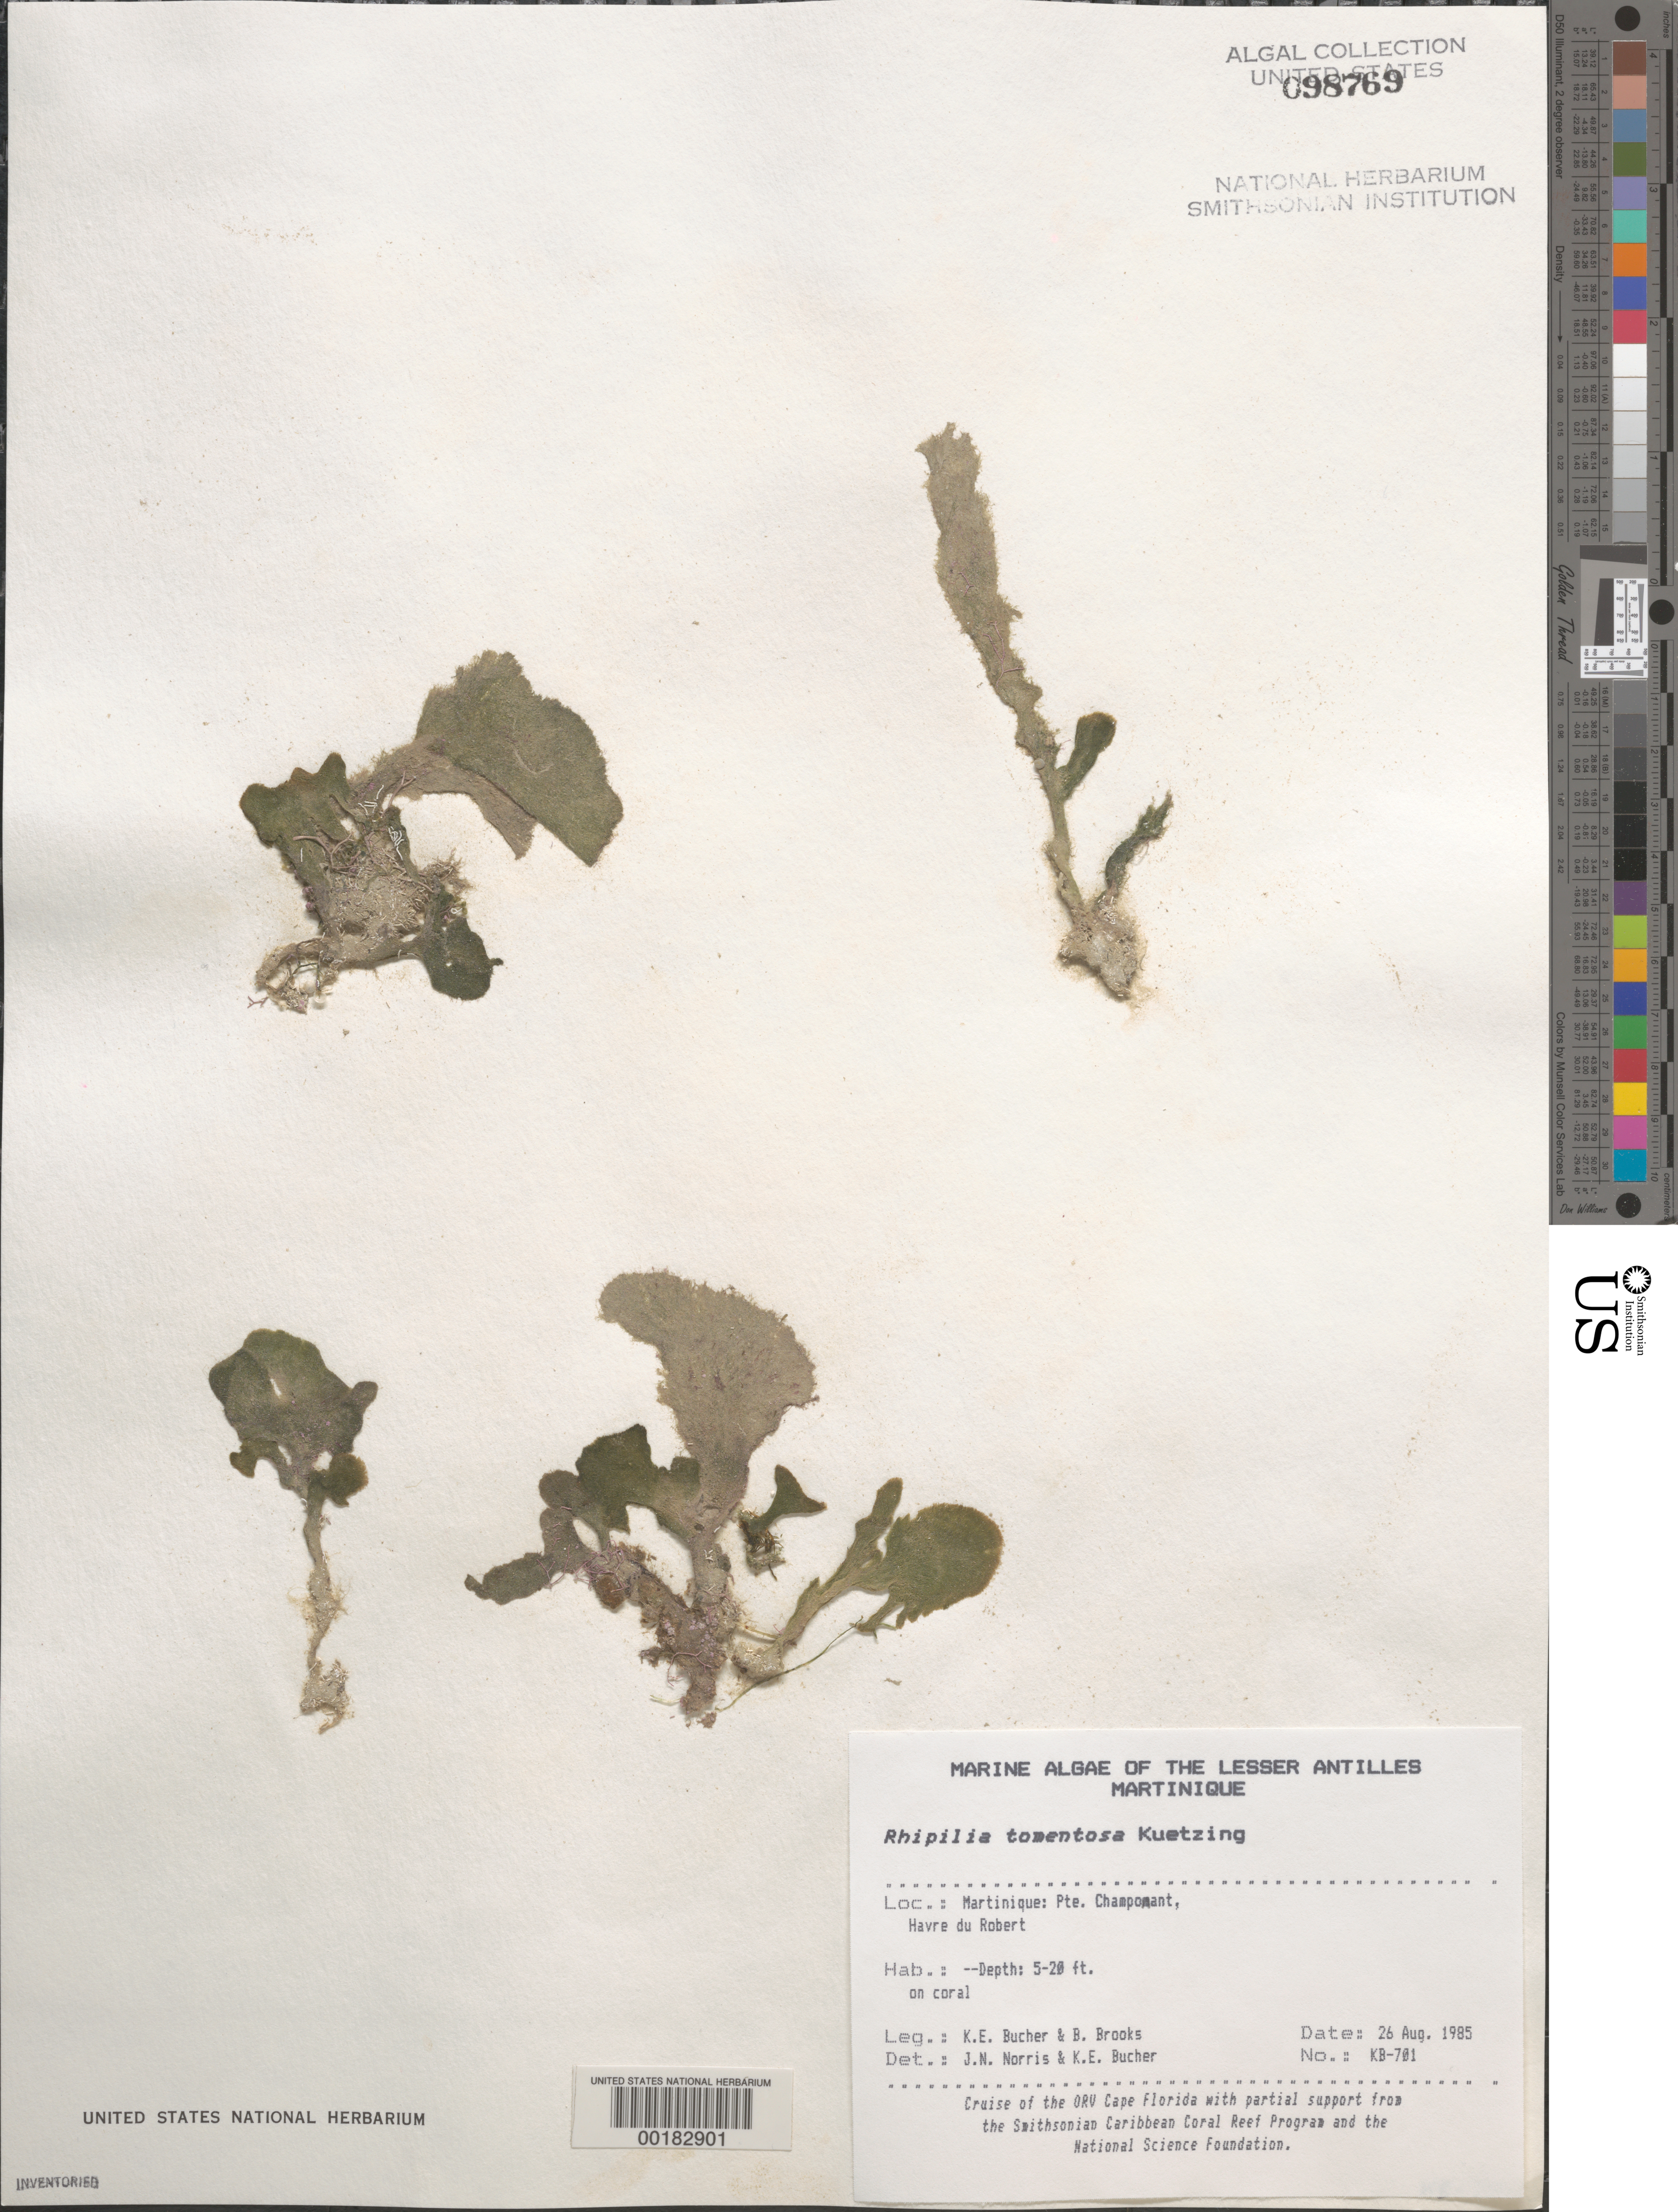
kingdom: Plantae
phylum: Chlorophyta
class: Ulvophyceae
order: Bryopsidales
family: Rhipiliaceae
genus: Rhipilia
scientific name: Rhipilia tomentosa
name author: Kütz.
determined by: Norris, J. N.; Bucher, K. E.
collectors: K. E. Bucher & B. Brooks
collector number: Kb-701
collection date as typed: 26 Aug 1985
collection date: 1985-08-26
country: Martinique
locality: Pointe Champonant, Havre du Robert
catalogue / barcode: US 98769